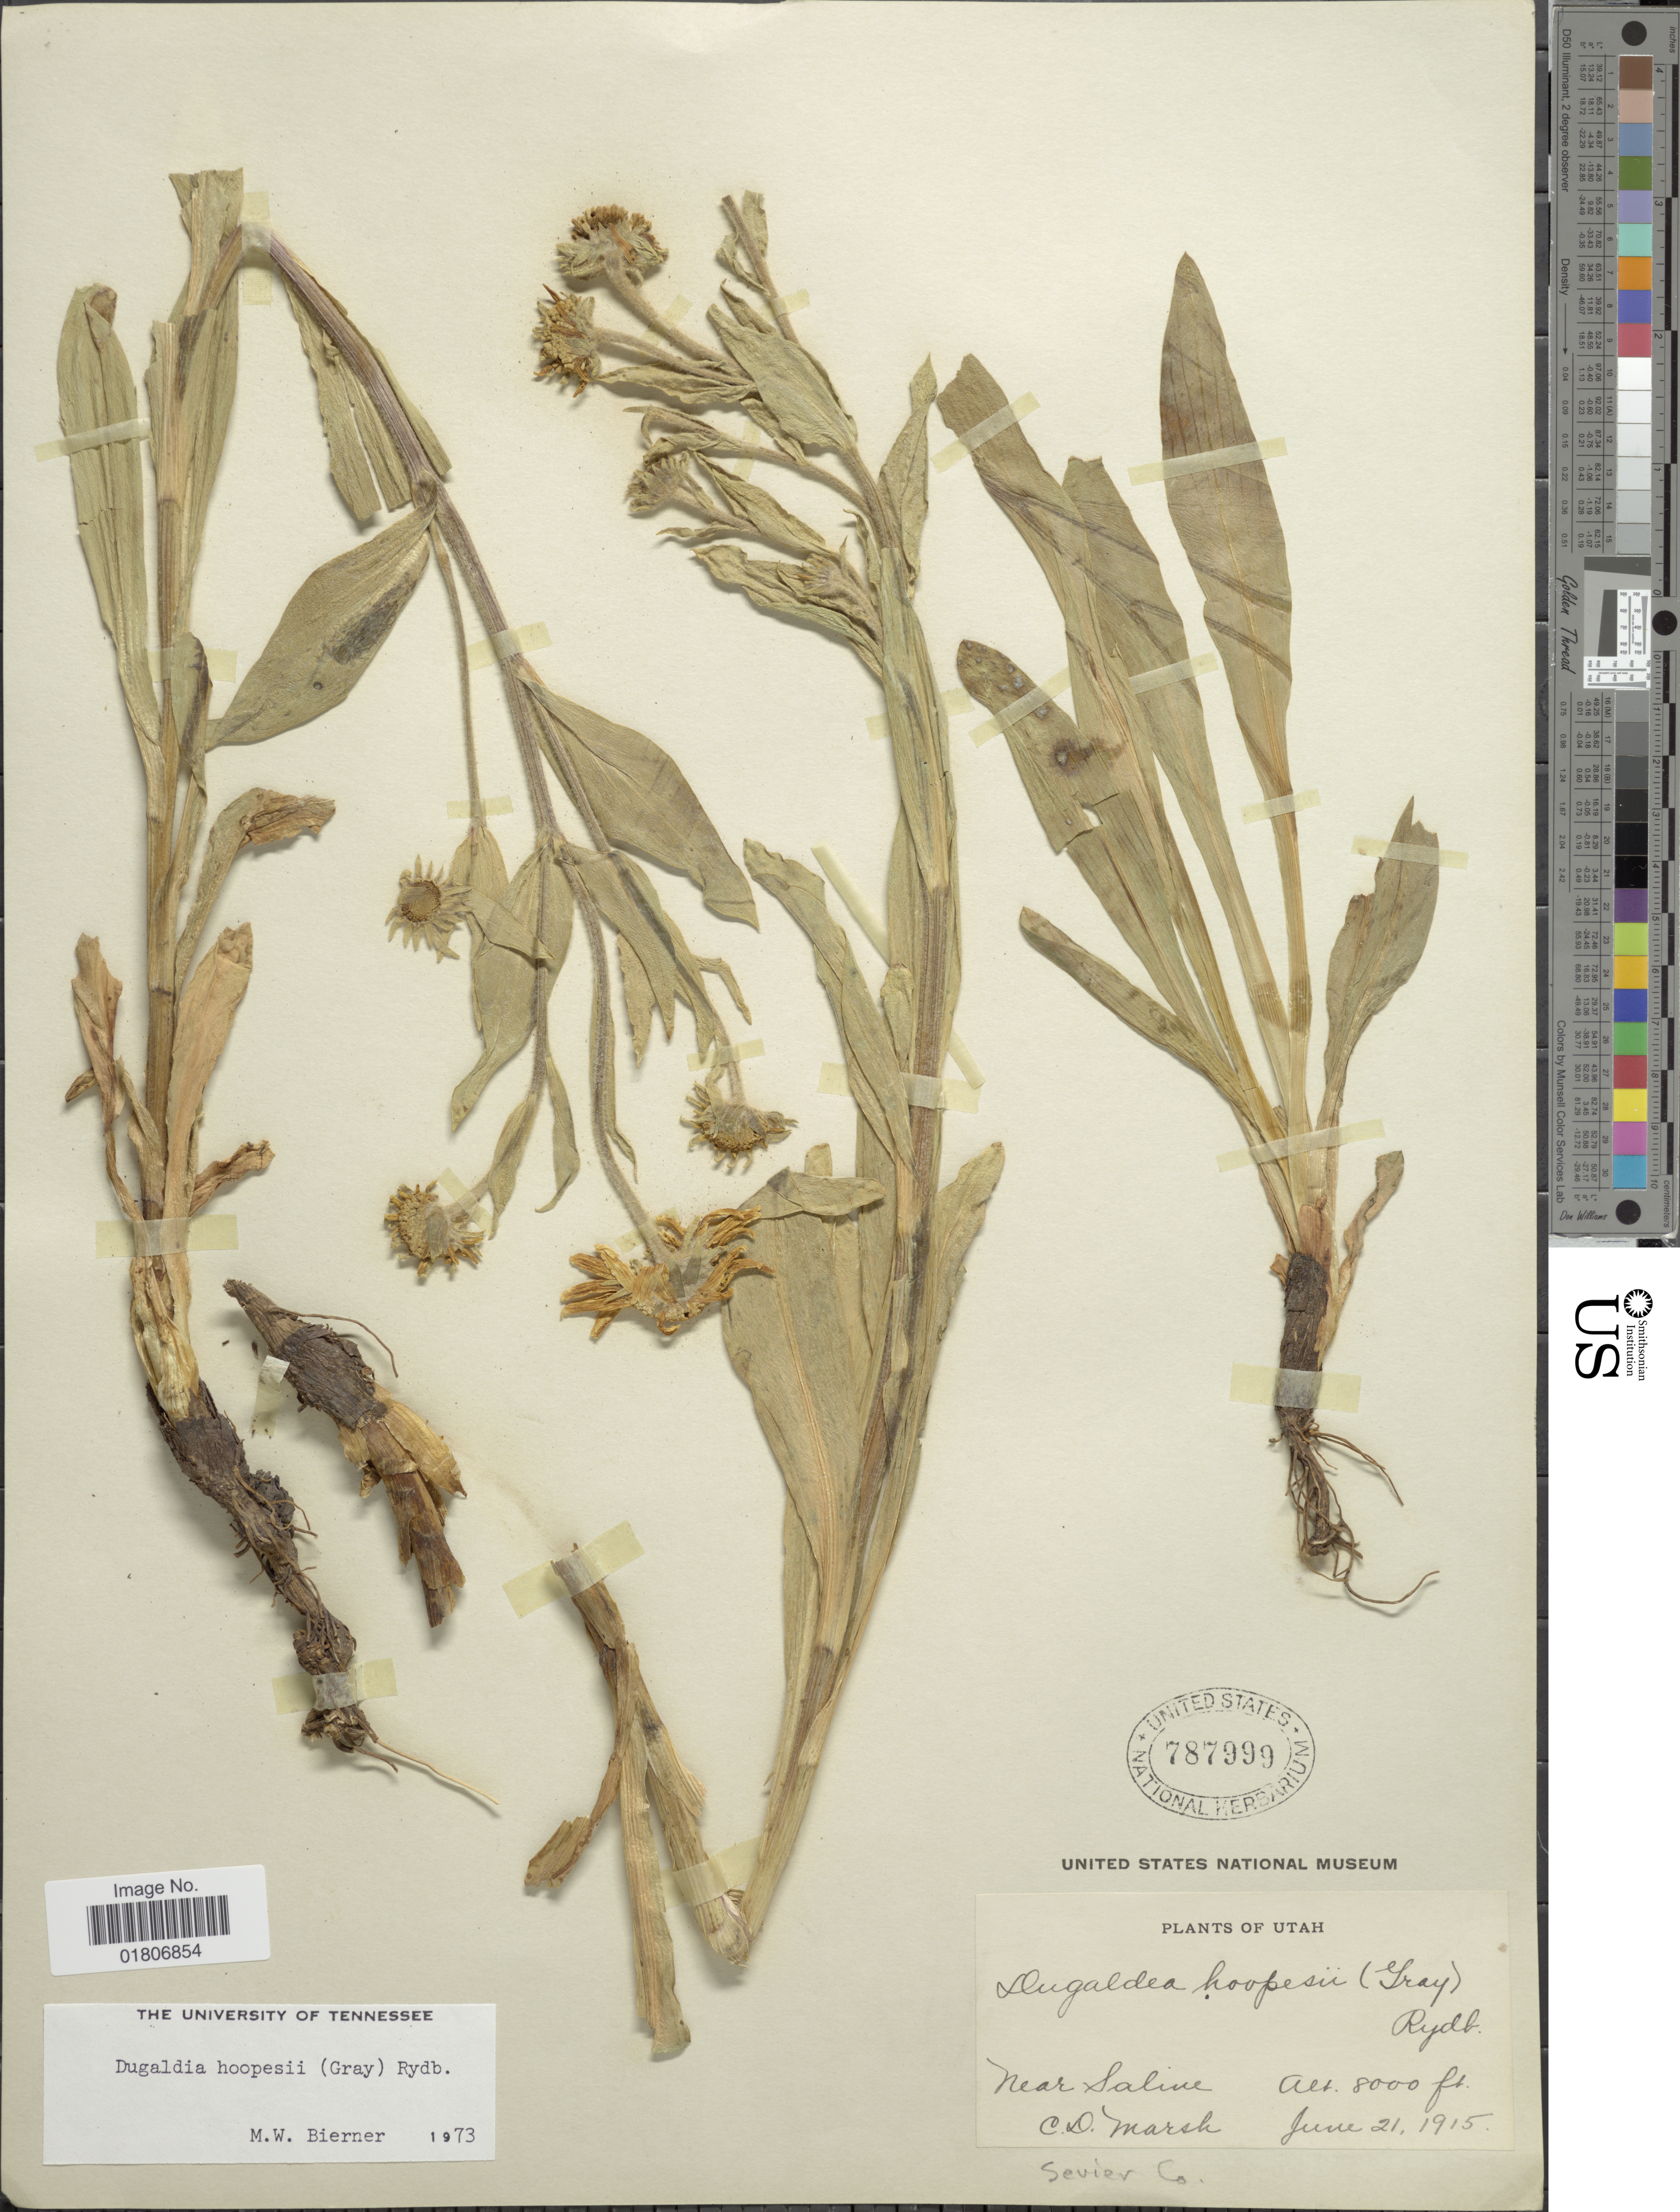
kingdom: Plantae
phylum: Tracheophyta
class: Magnoliopsida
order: Asterales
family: Asteraceae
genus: Dugaldia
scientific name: Dugaldia hoopesii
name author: (A. Gray) Rydb.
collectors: C. D. Marsh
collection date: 1915-06-21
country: United States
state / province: Utah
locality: Near Saline. Sevier Co.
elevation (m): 2438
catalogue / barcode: US 787999